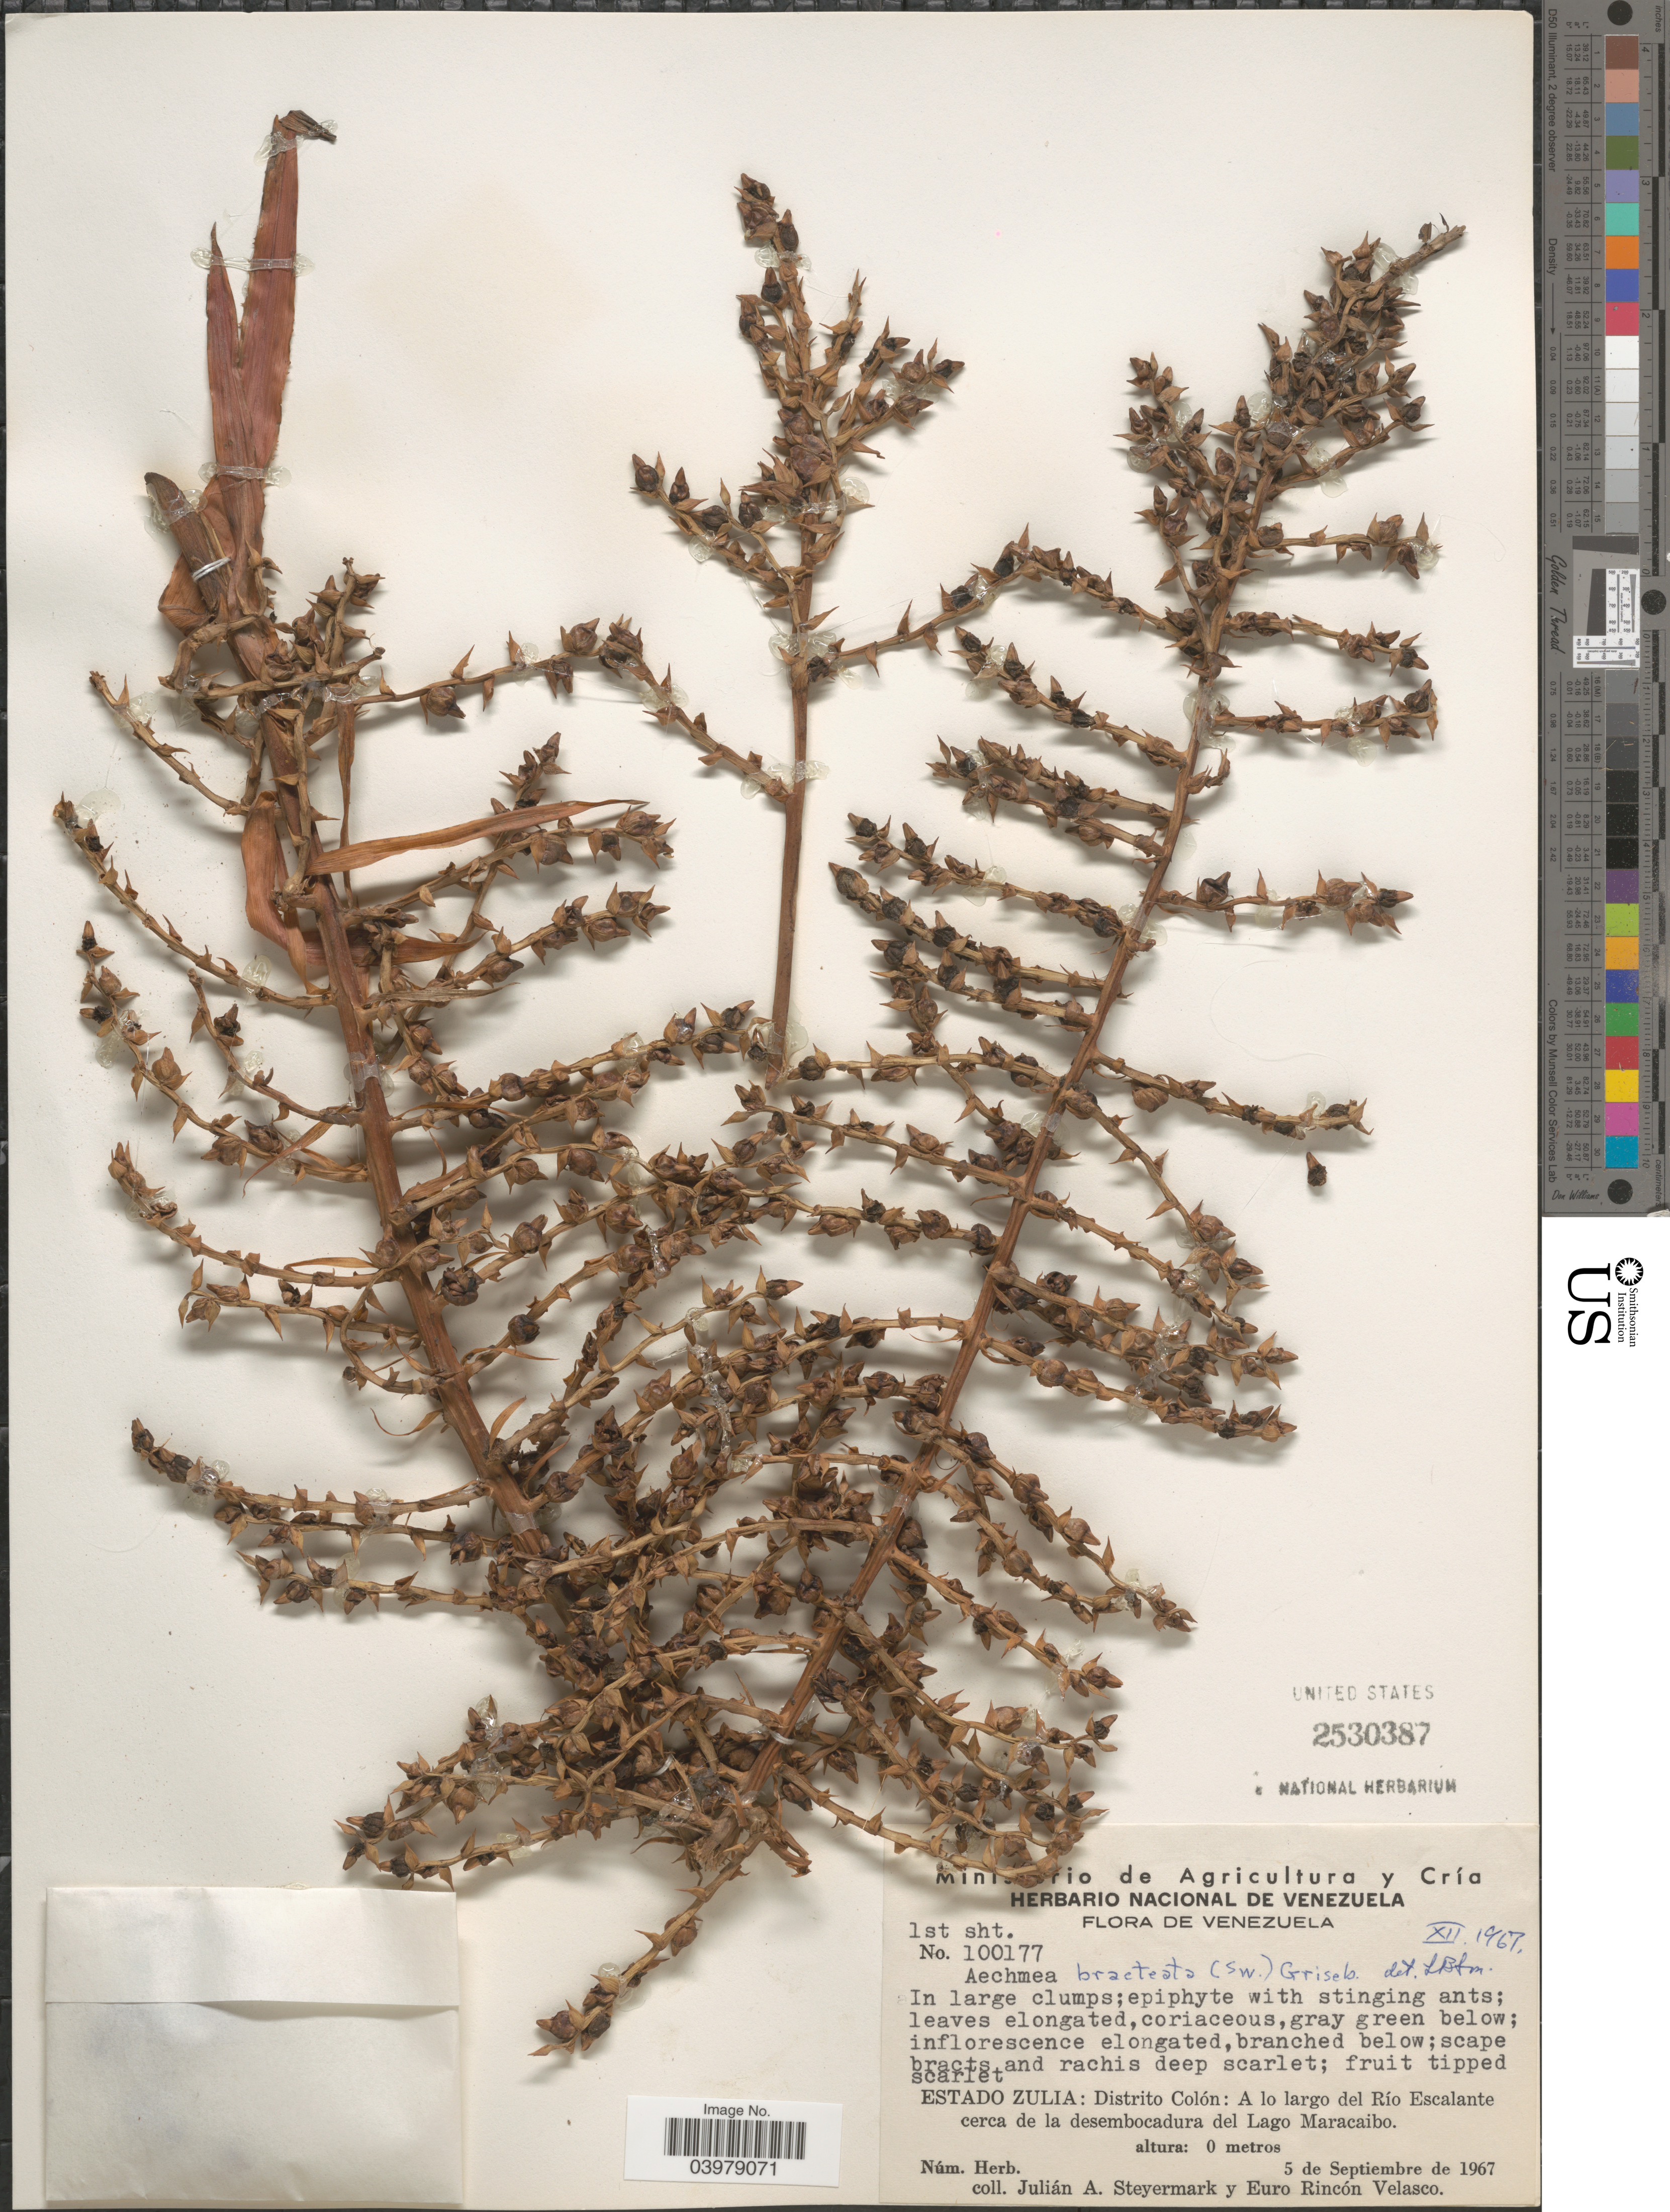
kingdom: Plantae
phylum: Tracheophyta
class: Liliopsida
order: Poales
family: Bromeliaceae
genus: Aechmea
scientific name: Aechmea bracteata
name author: (Sw.) Griseb.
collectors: J. Steyermark & E. Velasco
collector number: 100177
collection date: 1967-09-05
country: Venezuela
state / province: Zulia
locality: Distrito Colón: A lo largo del Río Escalante cerca de la desembocadura del Lago Maracaibo.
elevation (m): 0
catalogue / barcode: US 2530387